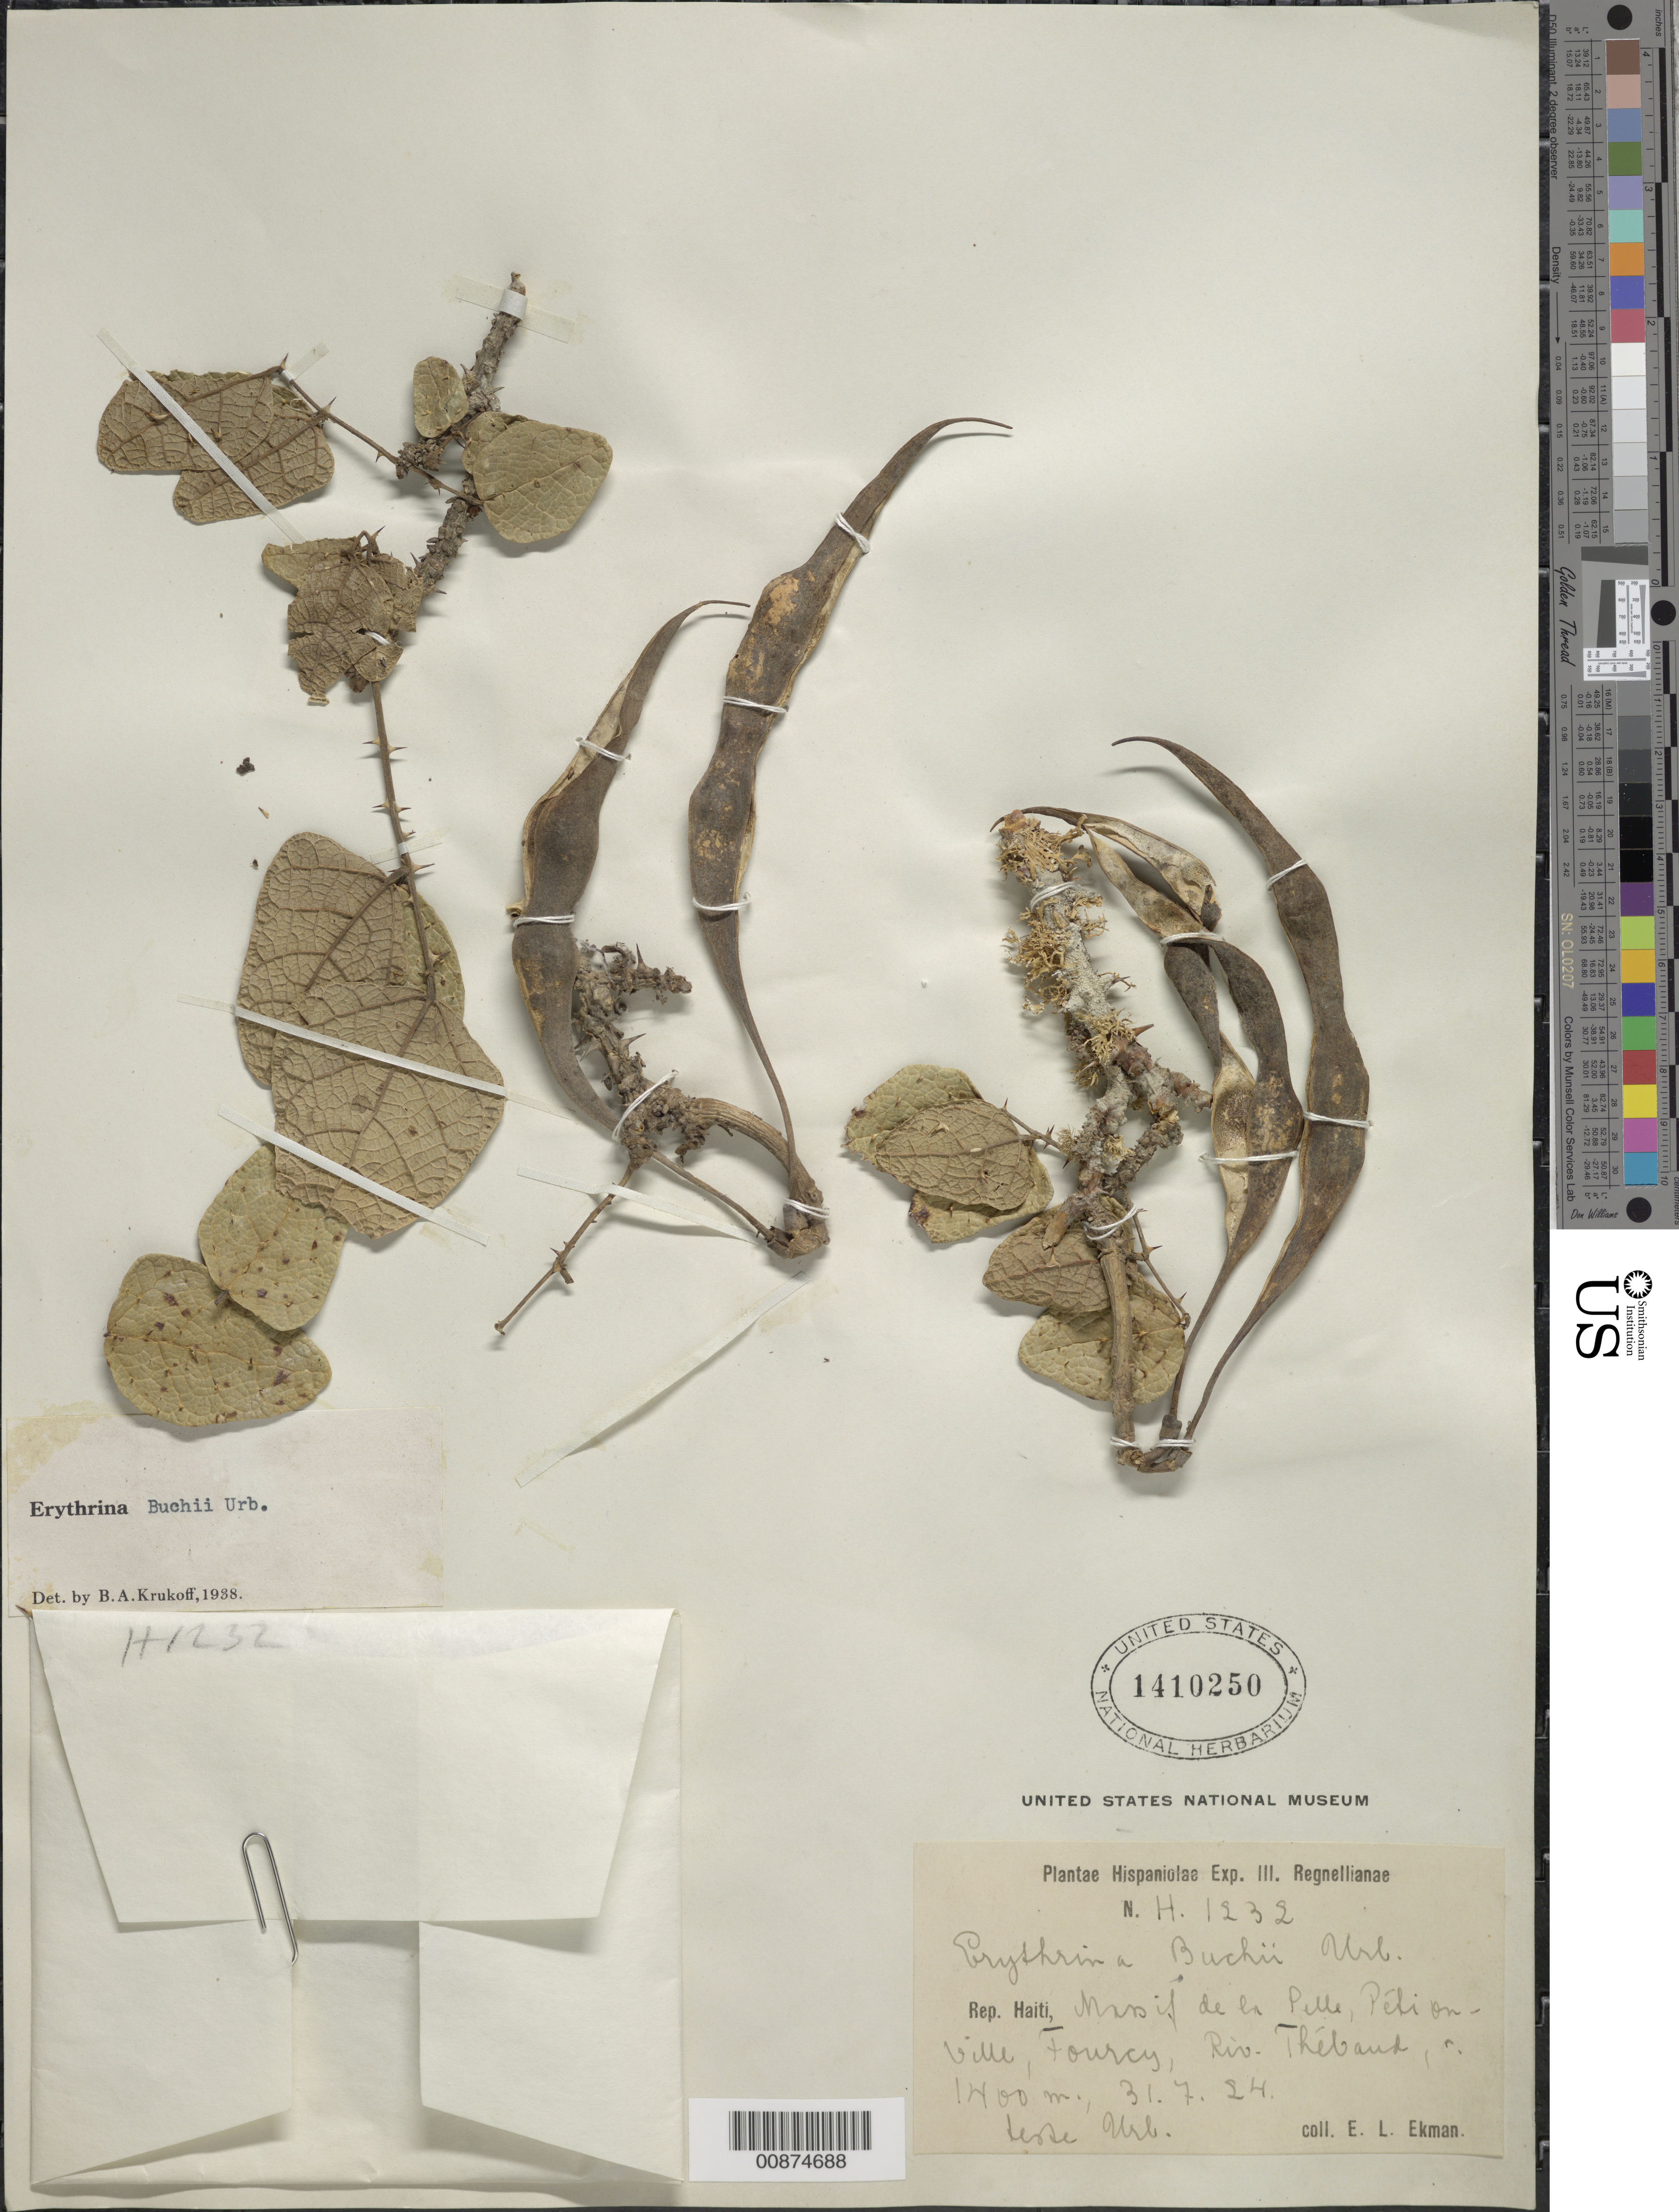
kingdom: Plantae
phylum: Tracheophyta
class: Magnoliopsida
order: Fabales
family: Fabaceae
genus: Erythrina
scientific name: Erythrina buchii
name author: Urb.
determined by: Krukoff, B. A.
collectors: E. L. Ekman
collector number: H 1232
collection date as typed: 31 Jul 1924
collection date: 1924-07-31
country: Haiti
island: Hispaniola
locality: Massif de la Selle, Pétionville, Fourcy, Riv. Thébaud.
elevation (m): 1400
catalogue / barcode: US 1410250